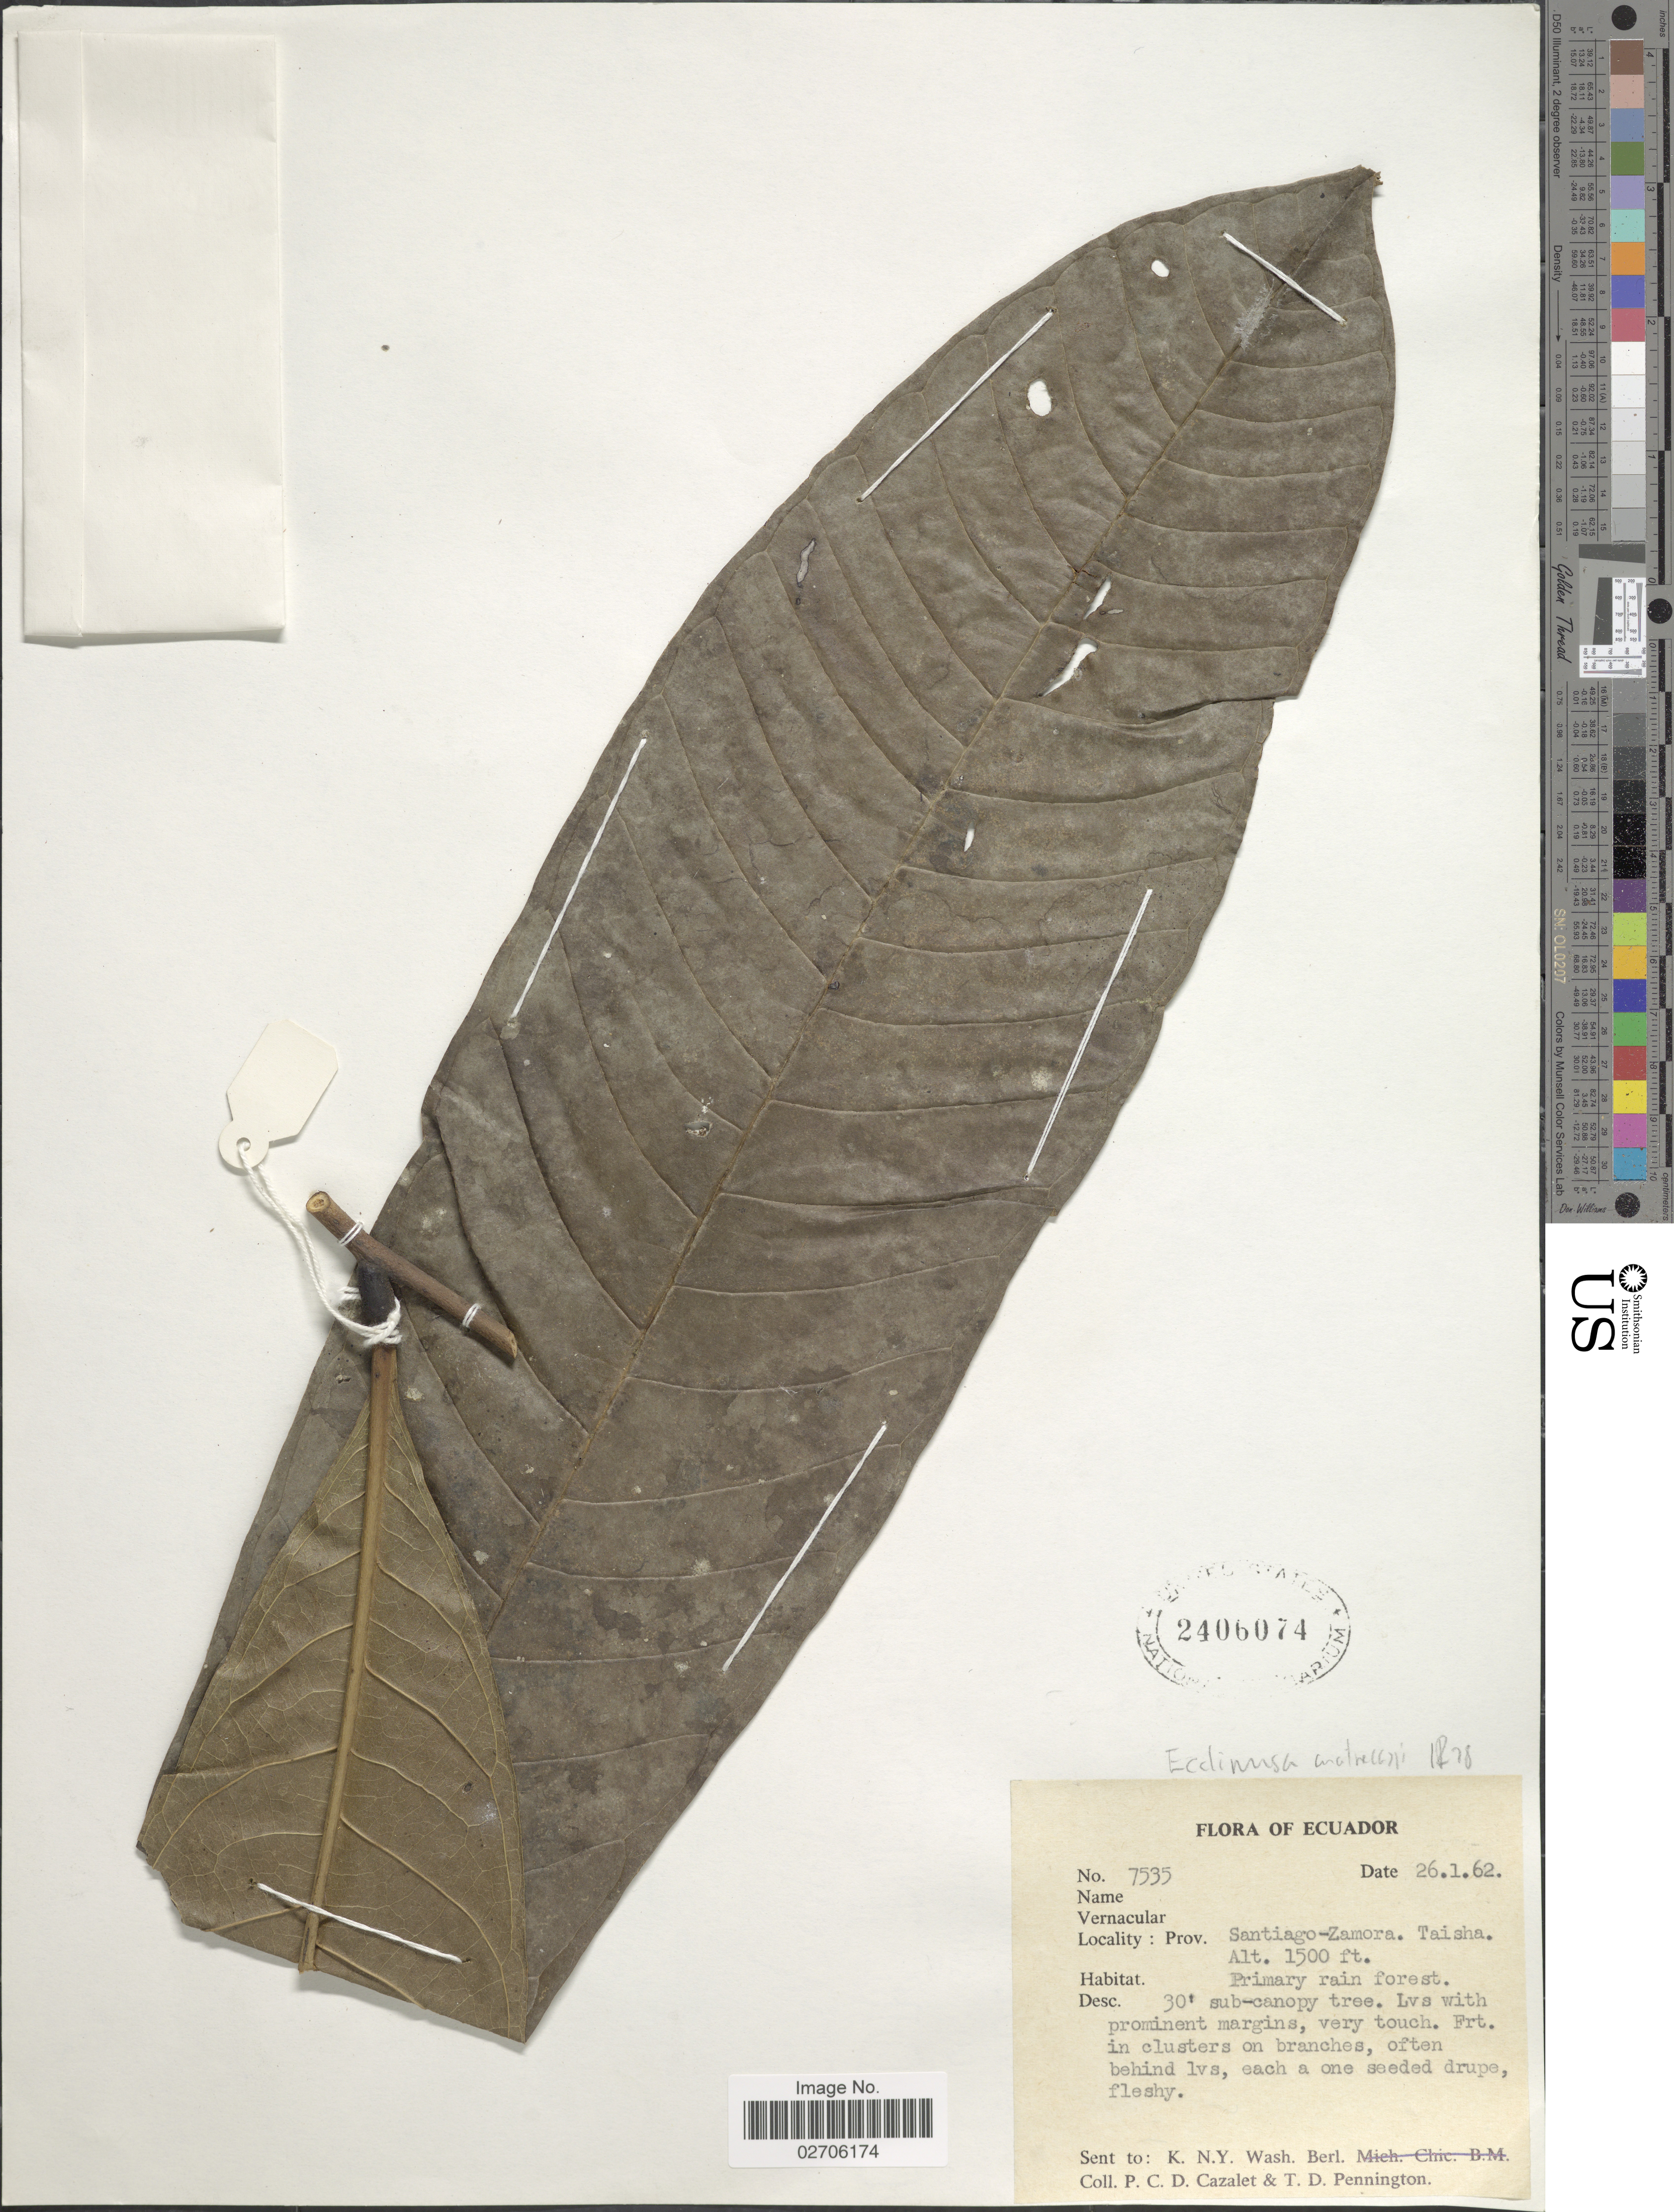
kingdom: Plantae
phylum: Tracheophyta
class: Magnoliopsida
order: Ericales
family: Sapotaceae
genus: Pradosia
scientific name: Pradosia cuatrecasasii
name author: (Aubr.) T.D. Penn.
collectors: P. C. D. Cazalet & T. D. Pennington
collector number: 7535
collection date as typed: Transcribed d/m/y: 26/1/62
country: Ecuador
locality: Prov. Santiago-Zamora. Taisha.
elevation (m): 457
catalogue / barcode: US 2406074